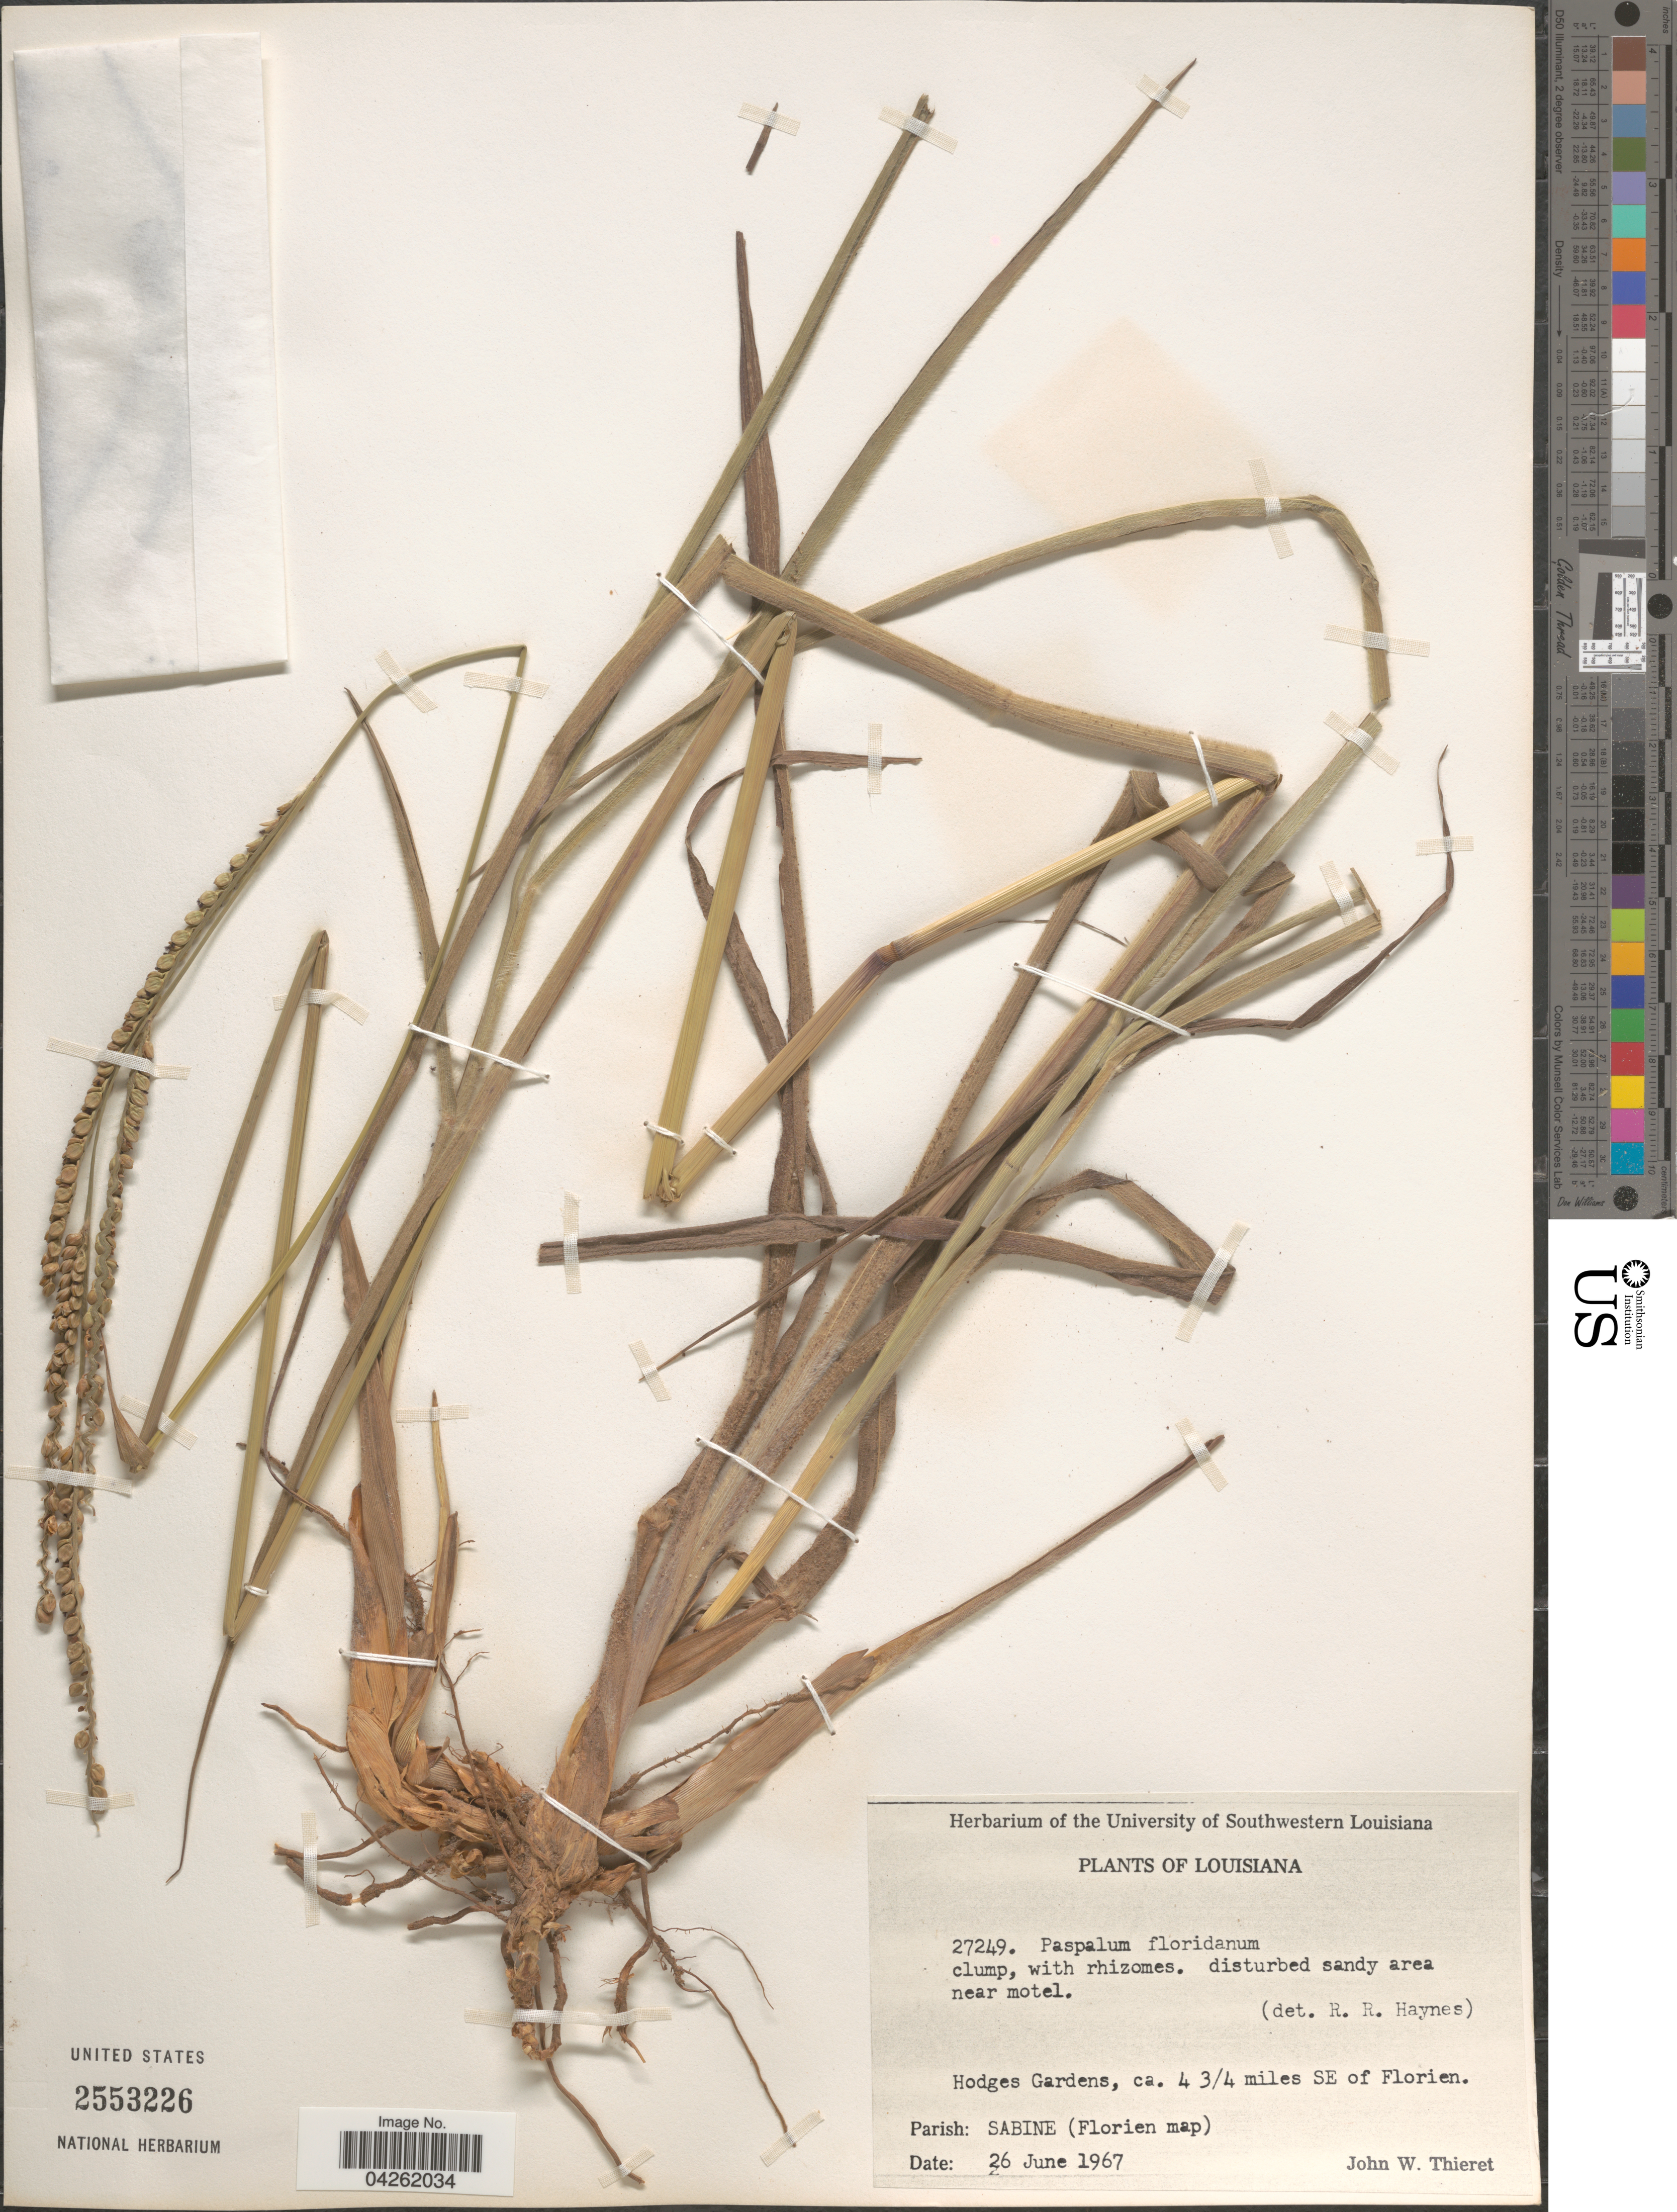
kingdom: Plantae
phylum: Tracheophyta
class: Liliopsida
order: Poales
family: Poaceae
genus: Paspalum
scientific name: Paspalum floridanum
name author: Michx.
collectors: J. W. Thieret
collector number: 27249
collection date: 1967-06-26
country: United States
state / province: Louisiana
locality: Hodges Gardens, ca. 4 ¾ miles SE of Florien. Parish: Sabine (Florien map).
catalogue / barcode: US 2553226